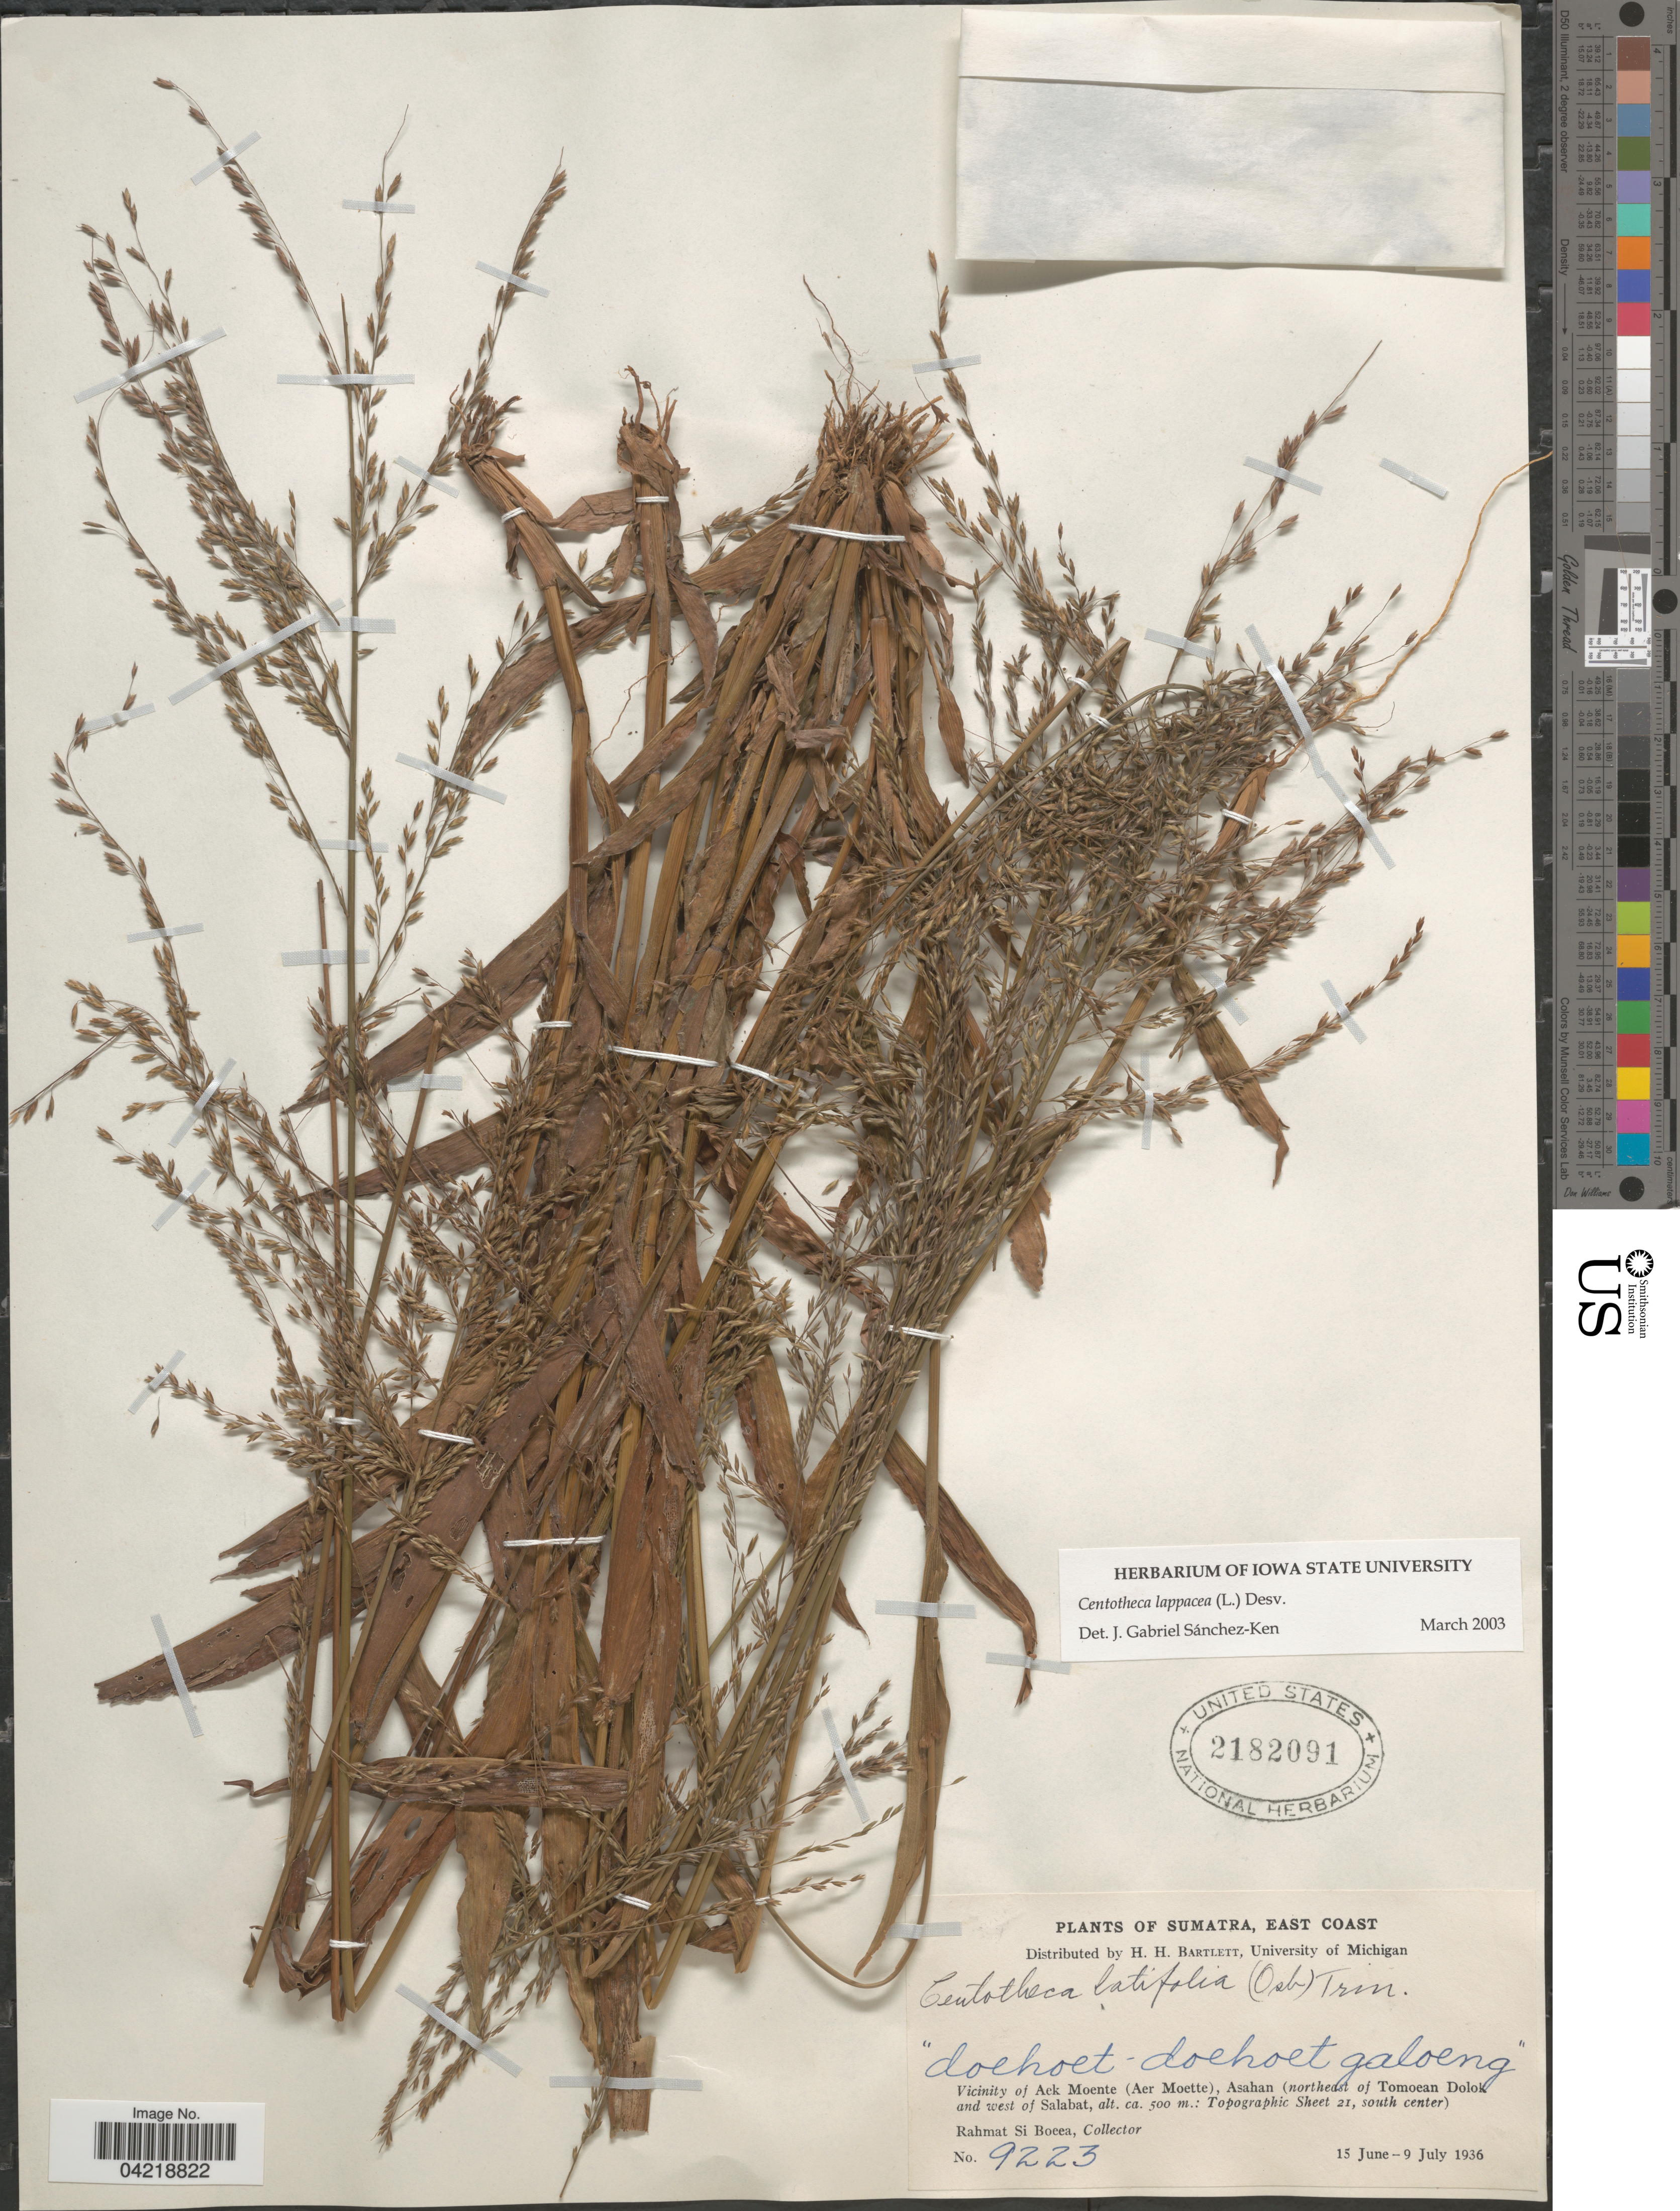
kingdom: Plantae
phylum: Tracheophyta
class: Liliopsida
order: Poales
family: Poaceae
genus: Centotheca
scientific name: Centotheca lappacea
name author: (L.) Desv.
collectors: Rahmat Si Boeea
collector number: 9223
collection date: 1936-06-15/1936-07-09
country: Indonesia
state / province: Sumatra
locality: East Coast. Vicinity of Aek Moette (Aer Moette), Asahan (northeast of Tomoean Dolok and west of Salabat: Topographic Sheet 21, south center).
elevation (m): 500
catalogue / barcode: US 2182091